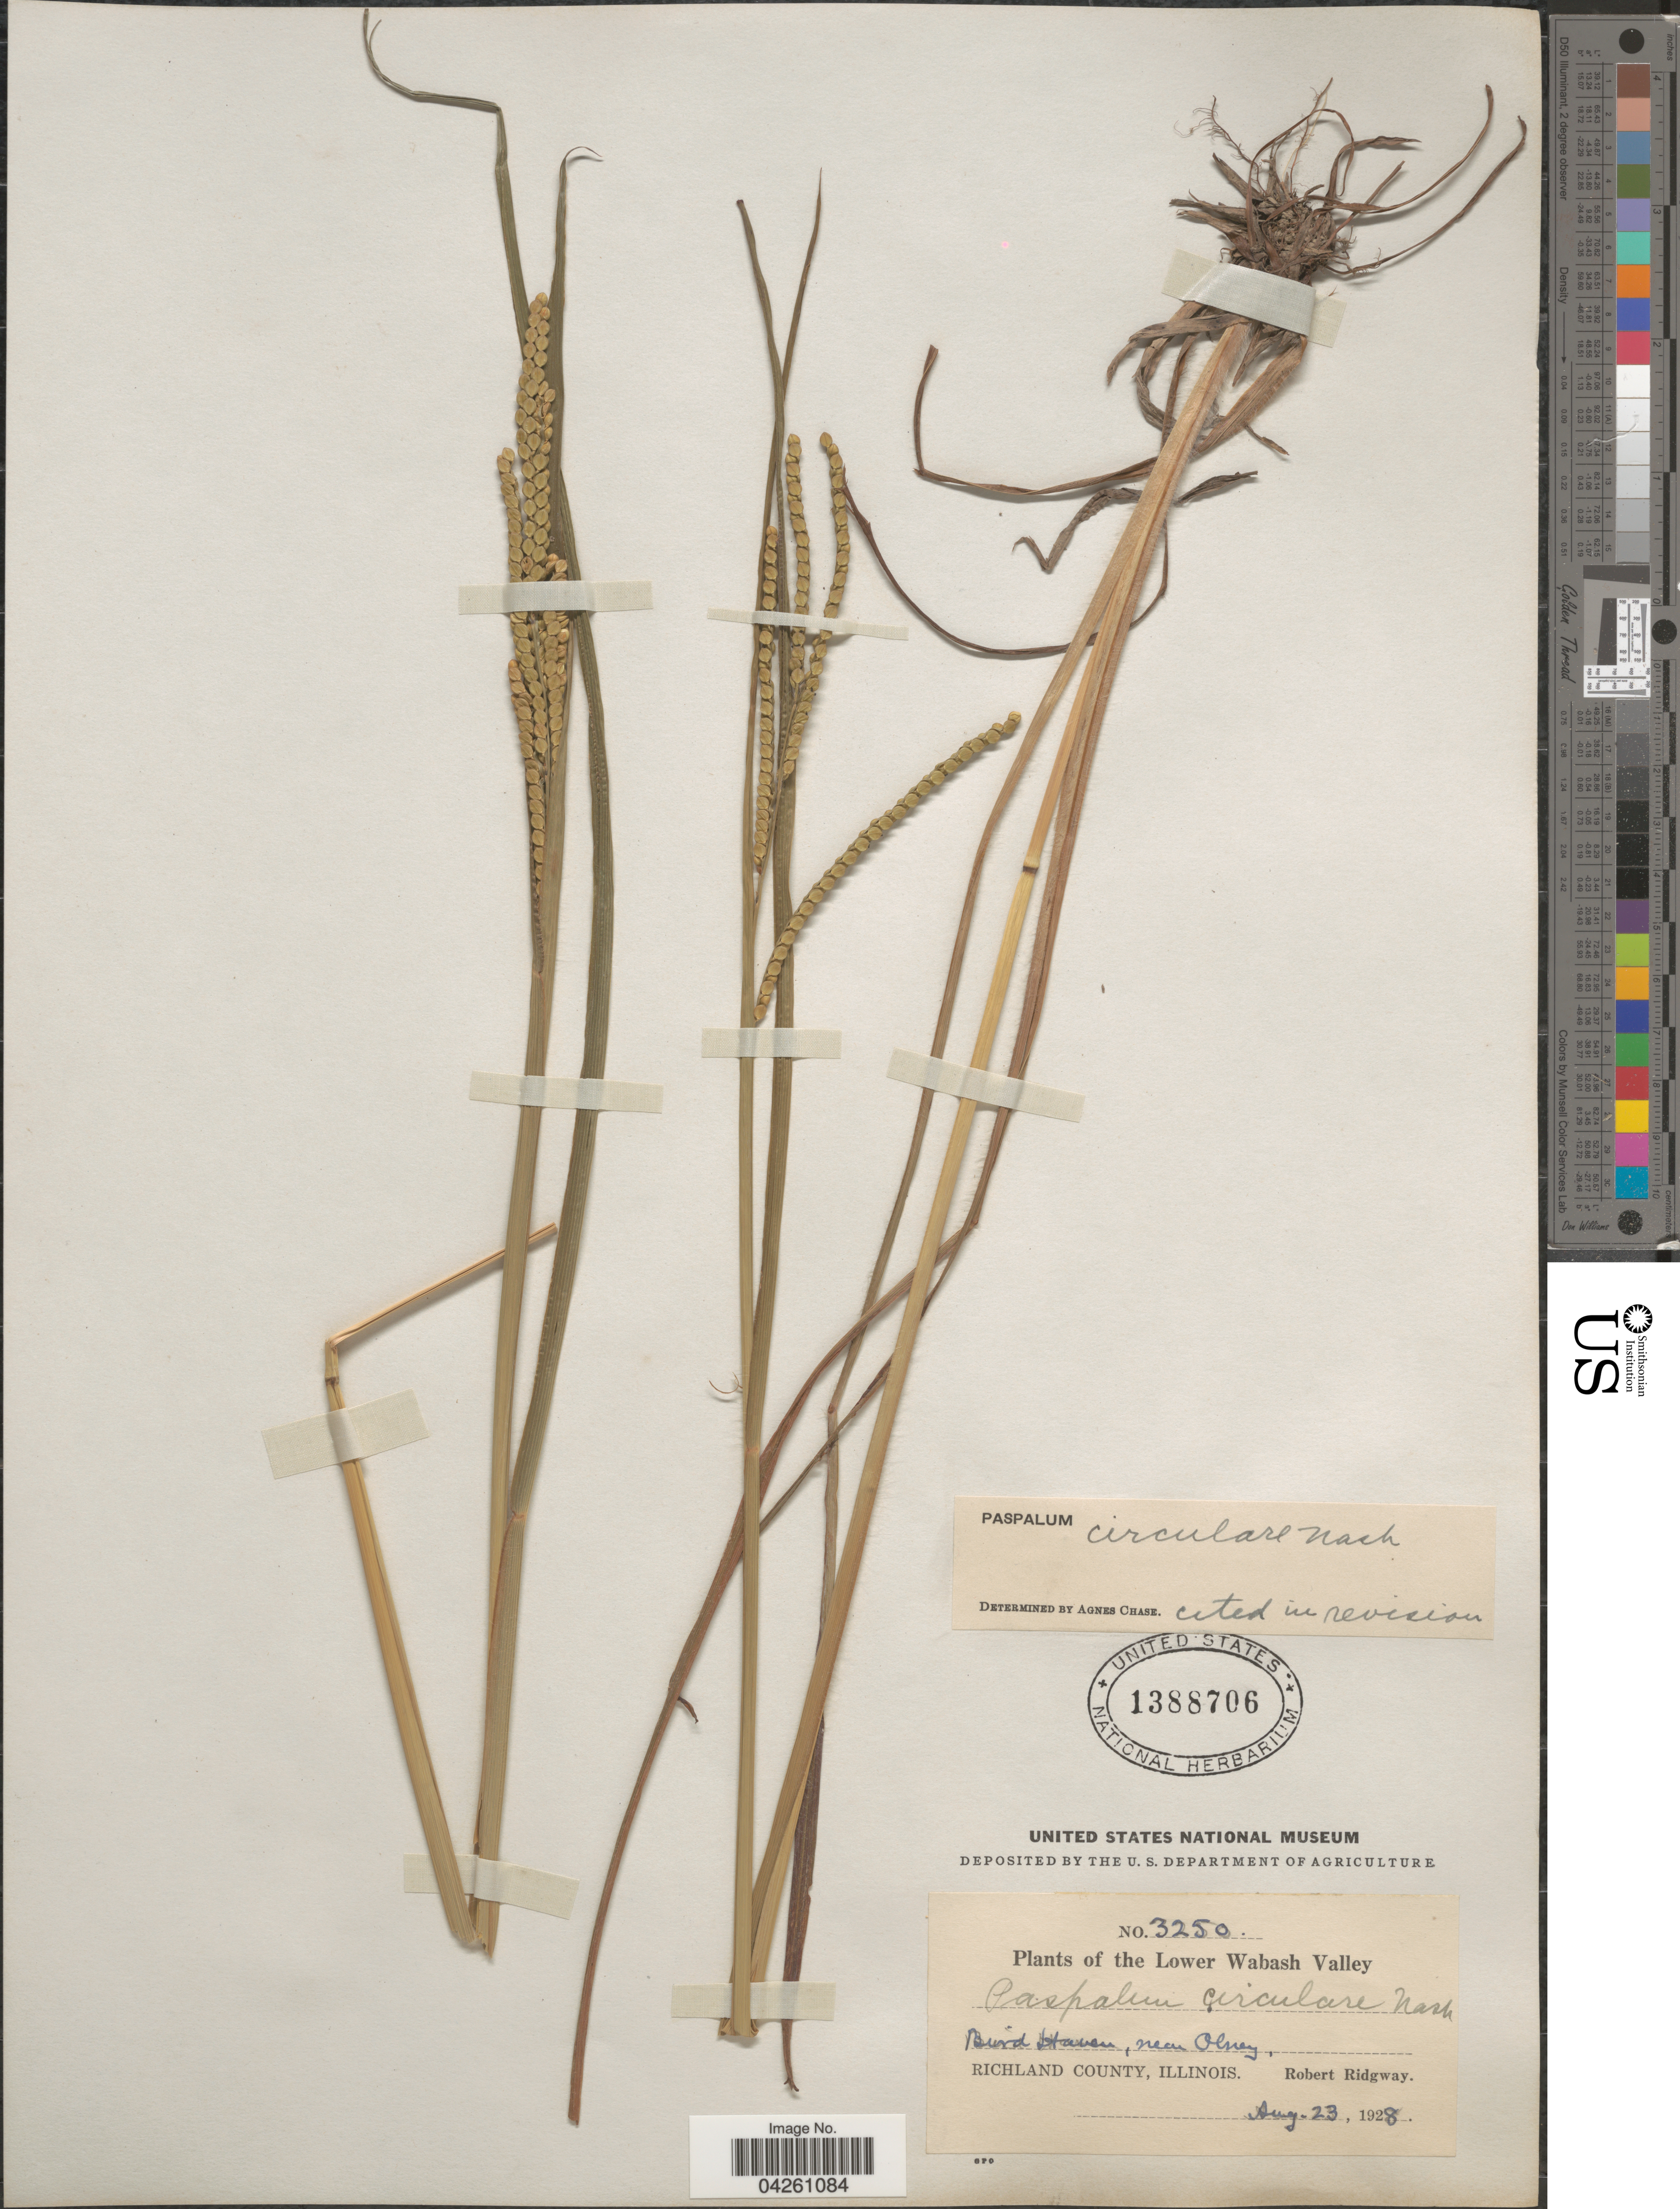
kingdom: Plantae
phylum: Tracheophyta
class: Liliopsida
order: Poales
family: Poaceae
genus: Paspalum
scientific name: Paspalum circulare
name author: Nash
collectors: R. Ridgway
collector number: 3250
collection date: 1928-08-23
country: United States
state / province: Illinois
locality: Lower Wabash Valley. Bird Haven, near Olney, Richland County.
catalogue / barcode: US 1388706